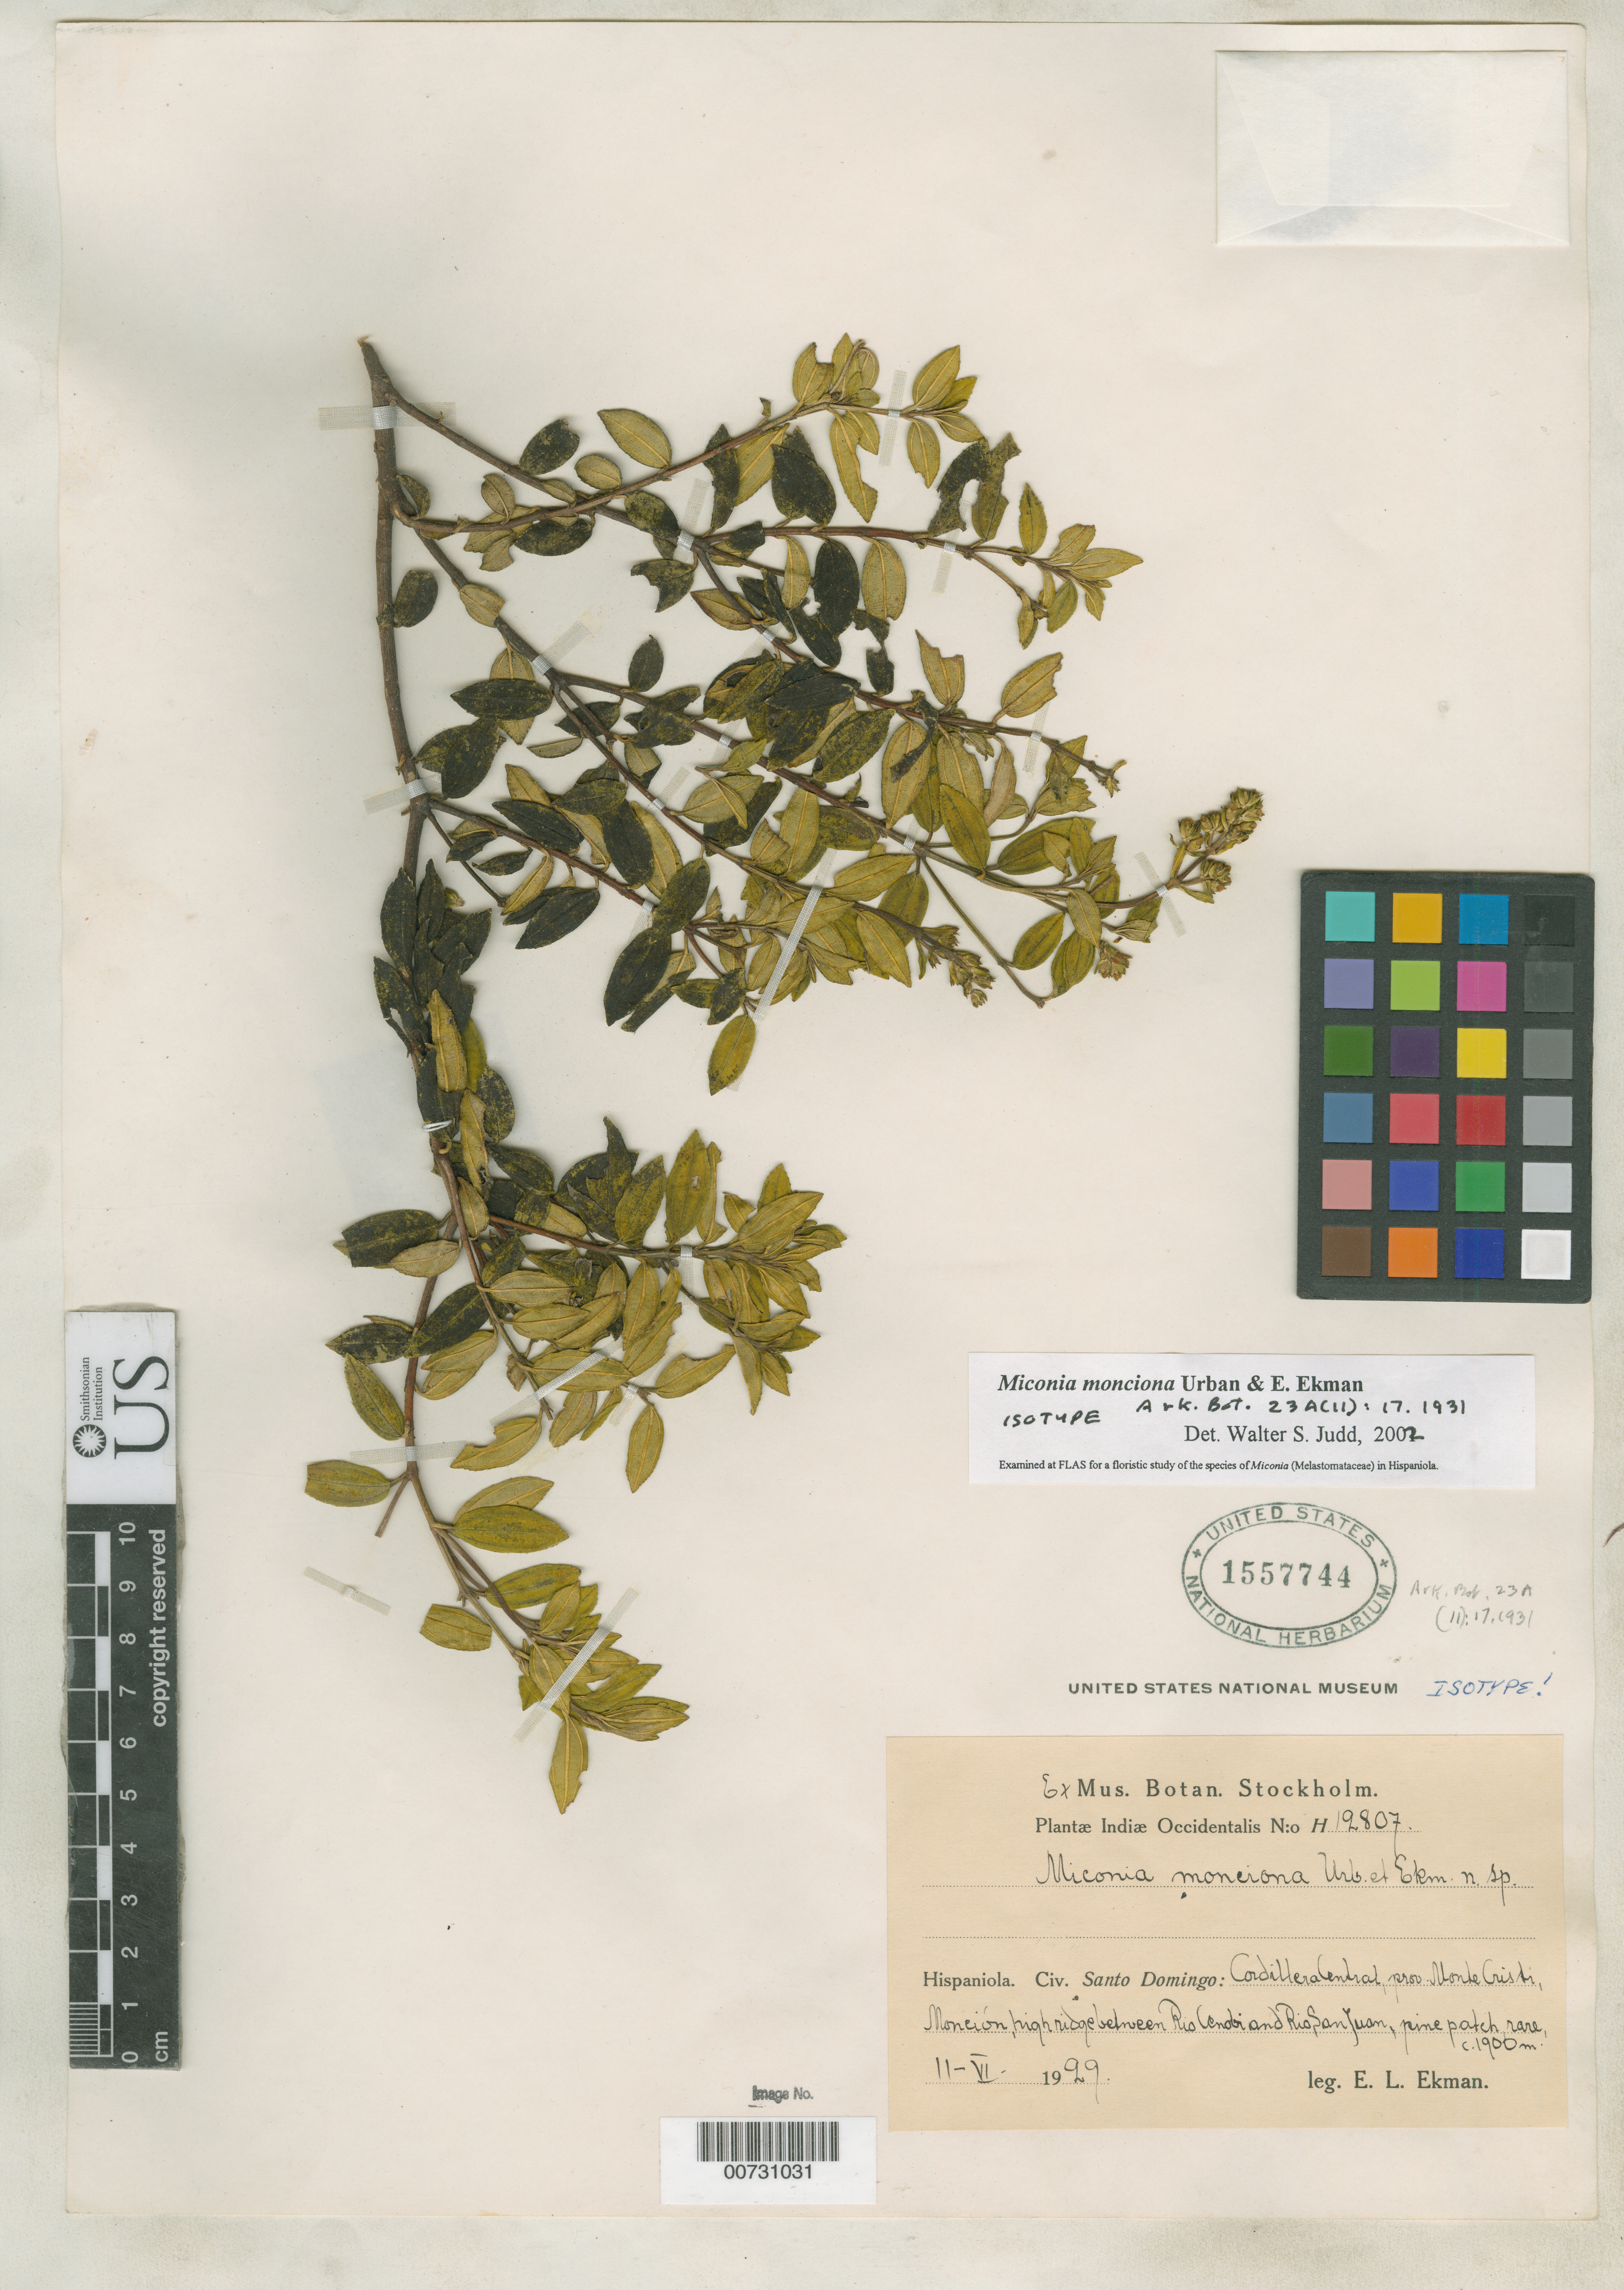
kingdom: Plantae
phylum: Tracheophyta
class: Magnoliopsida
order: Myrtales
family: Melastomataceae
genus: Miconia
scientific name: Miconia monciona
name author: Urb. & Ekman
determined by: Judd, Walter S.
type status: Isotype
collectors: E. L. Ekman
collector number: Pl. Ind. Occ. H 12807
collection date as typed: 11 Jun 1929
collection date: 1929-06-11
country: Dominican Republic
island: Hispaniola Island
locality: Civ. Santo Domingo: Cordillera Central, prov. Monte Cristi, Monción, high ridge between Rio Cenobi and Rio San Juan.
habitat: Pine patch.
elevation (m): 1900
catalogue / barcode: US 1557744